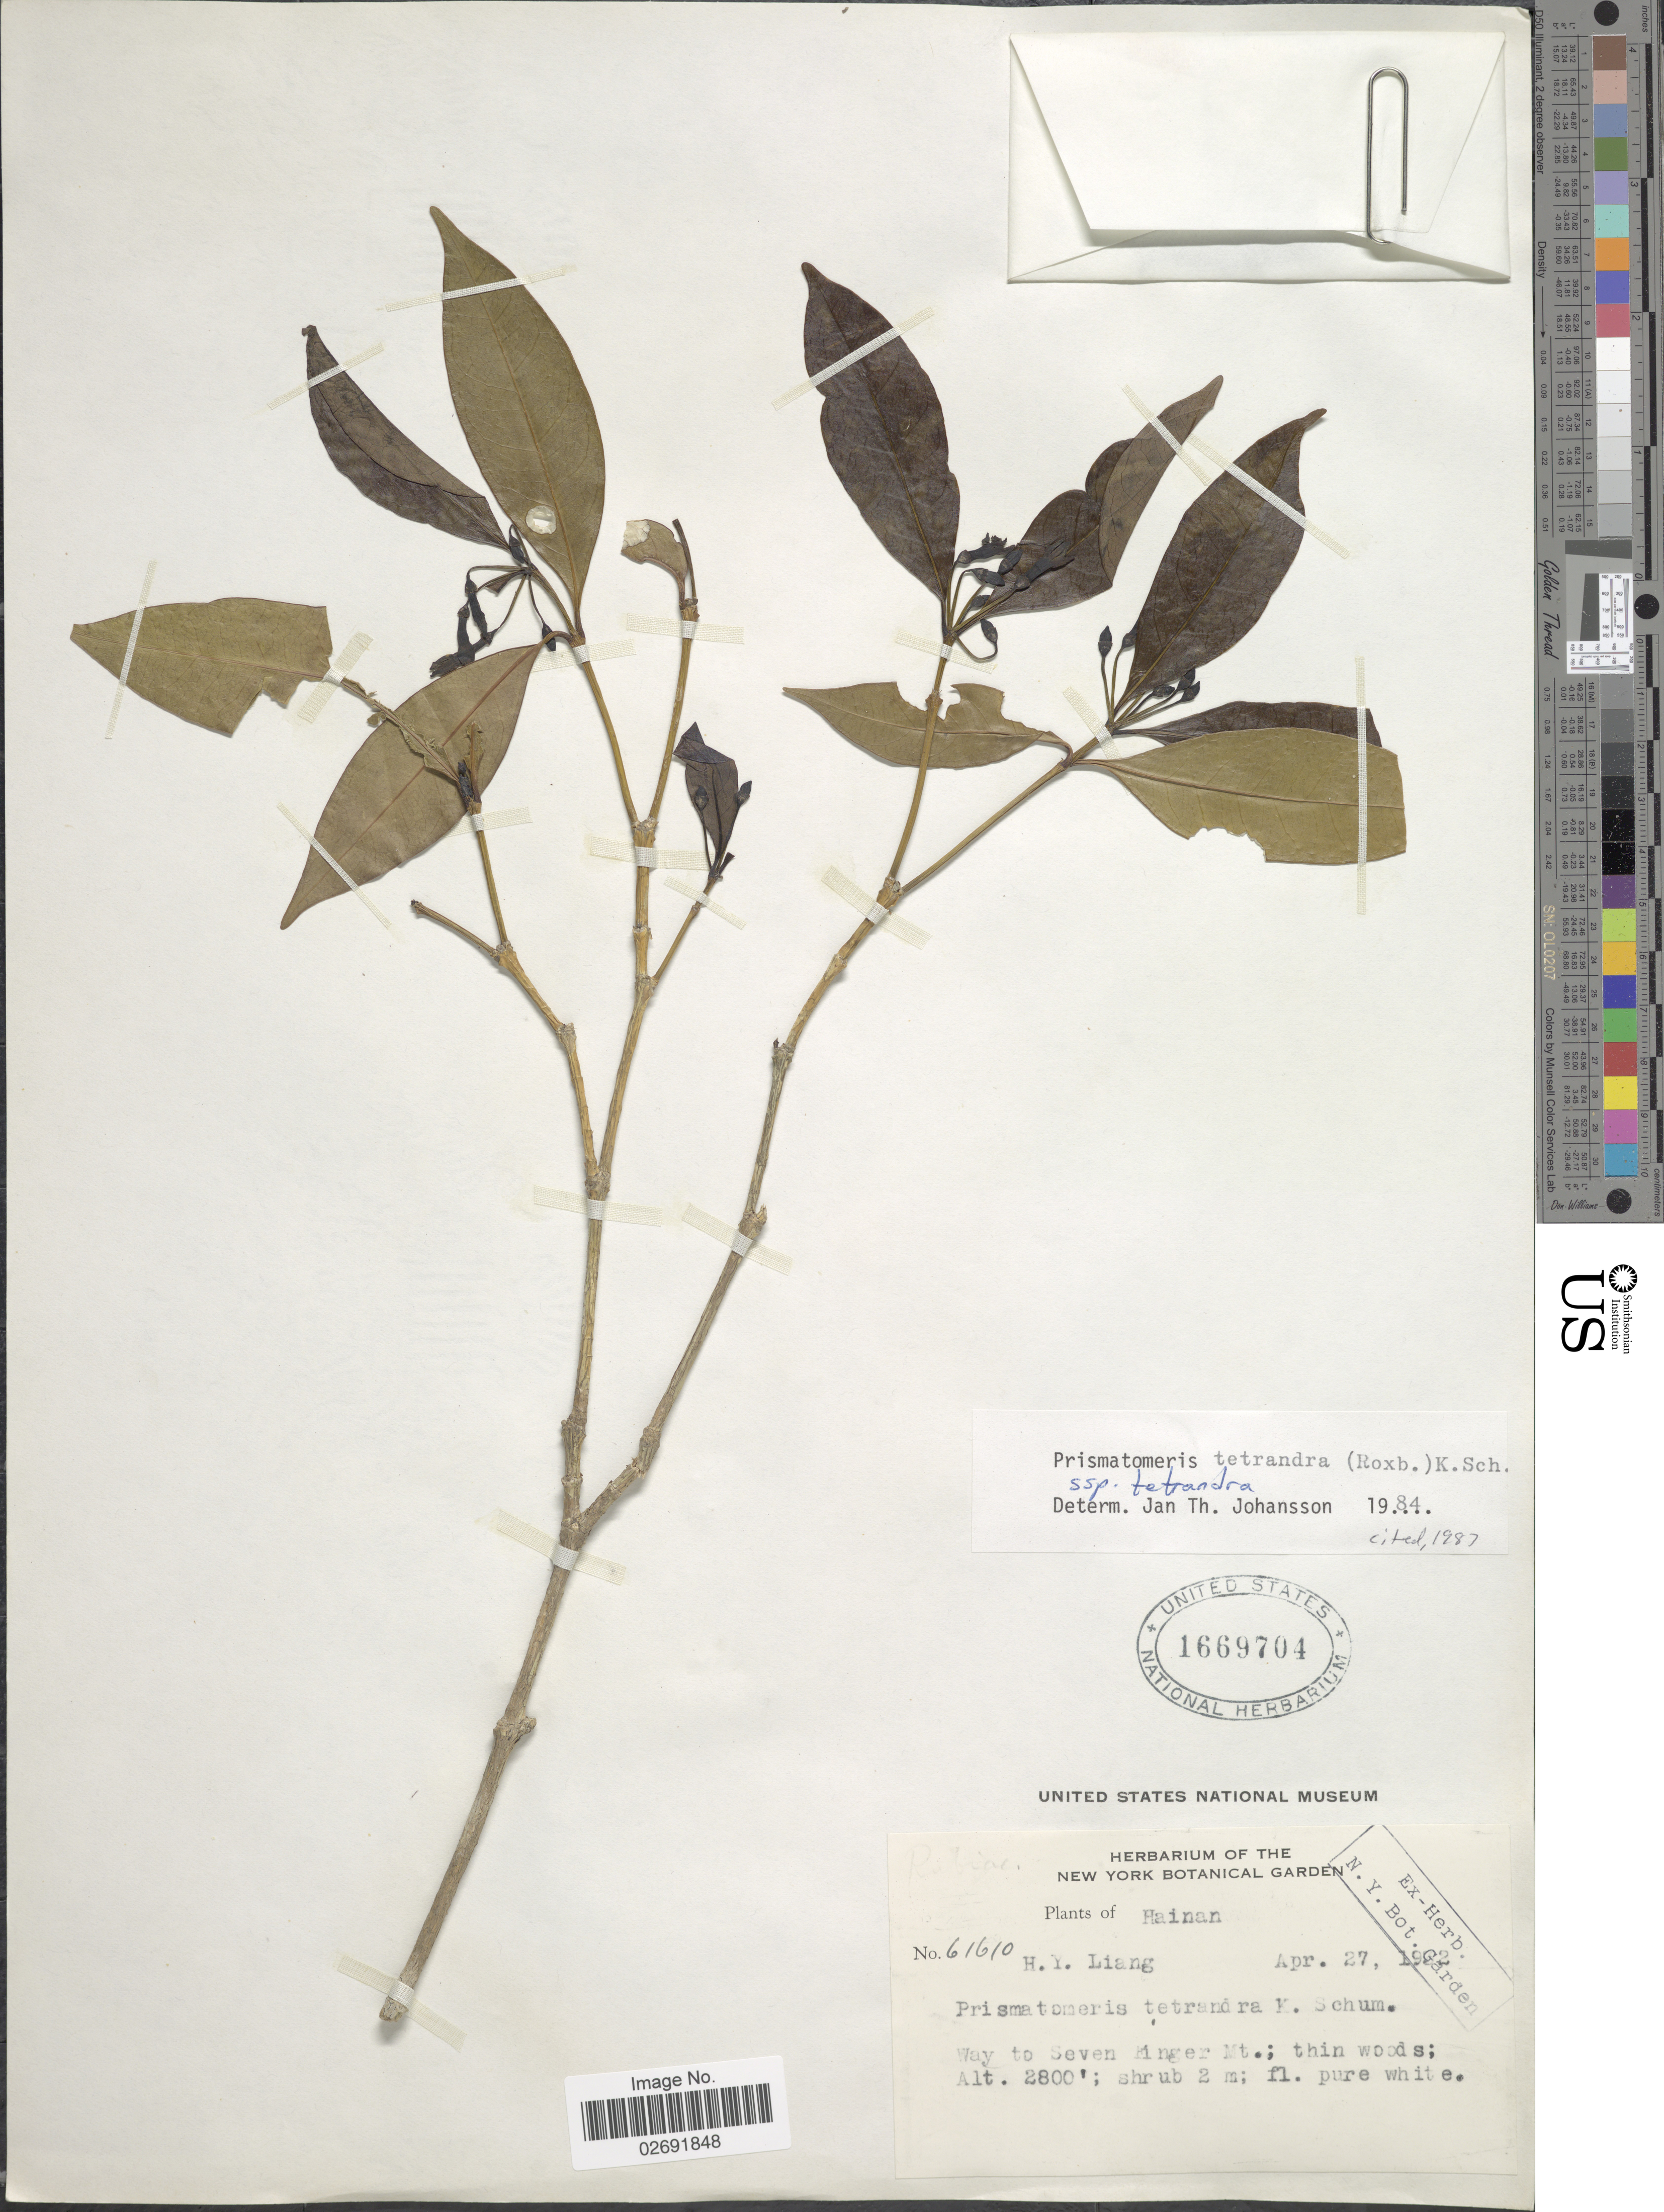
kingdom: Plantae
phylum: Tracheophyta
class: Magnoliopsida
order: Gentianales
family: Rubiaceae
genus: Prismatomeris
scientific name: Prismatomeris tetrandra subsp. tetrandra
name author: (Roxb.) K. Schum.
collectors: H. Y. Liang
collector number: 61610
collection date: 1932-04-27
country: China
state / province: Hainan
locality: Way to Seven Finger Mt; thin woods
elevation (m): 853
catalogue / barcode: US 1669704